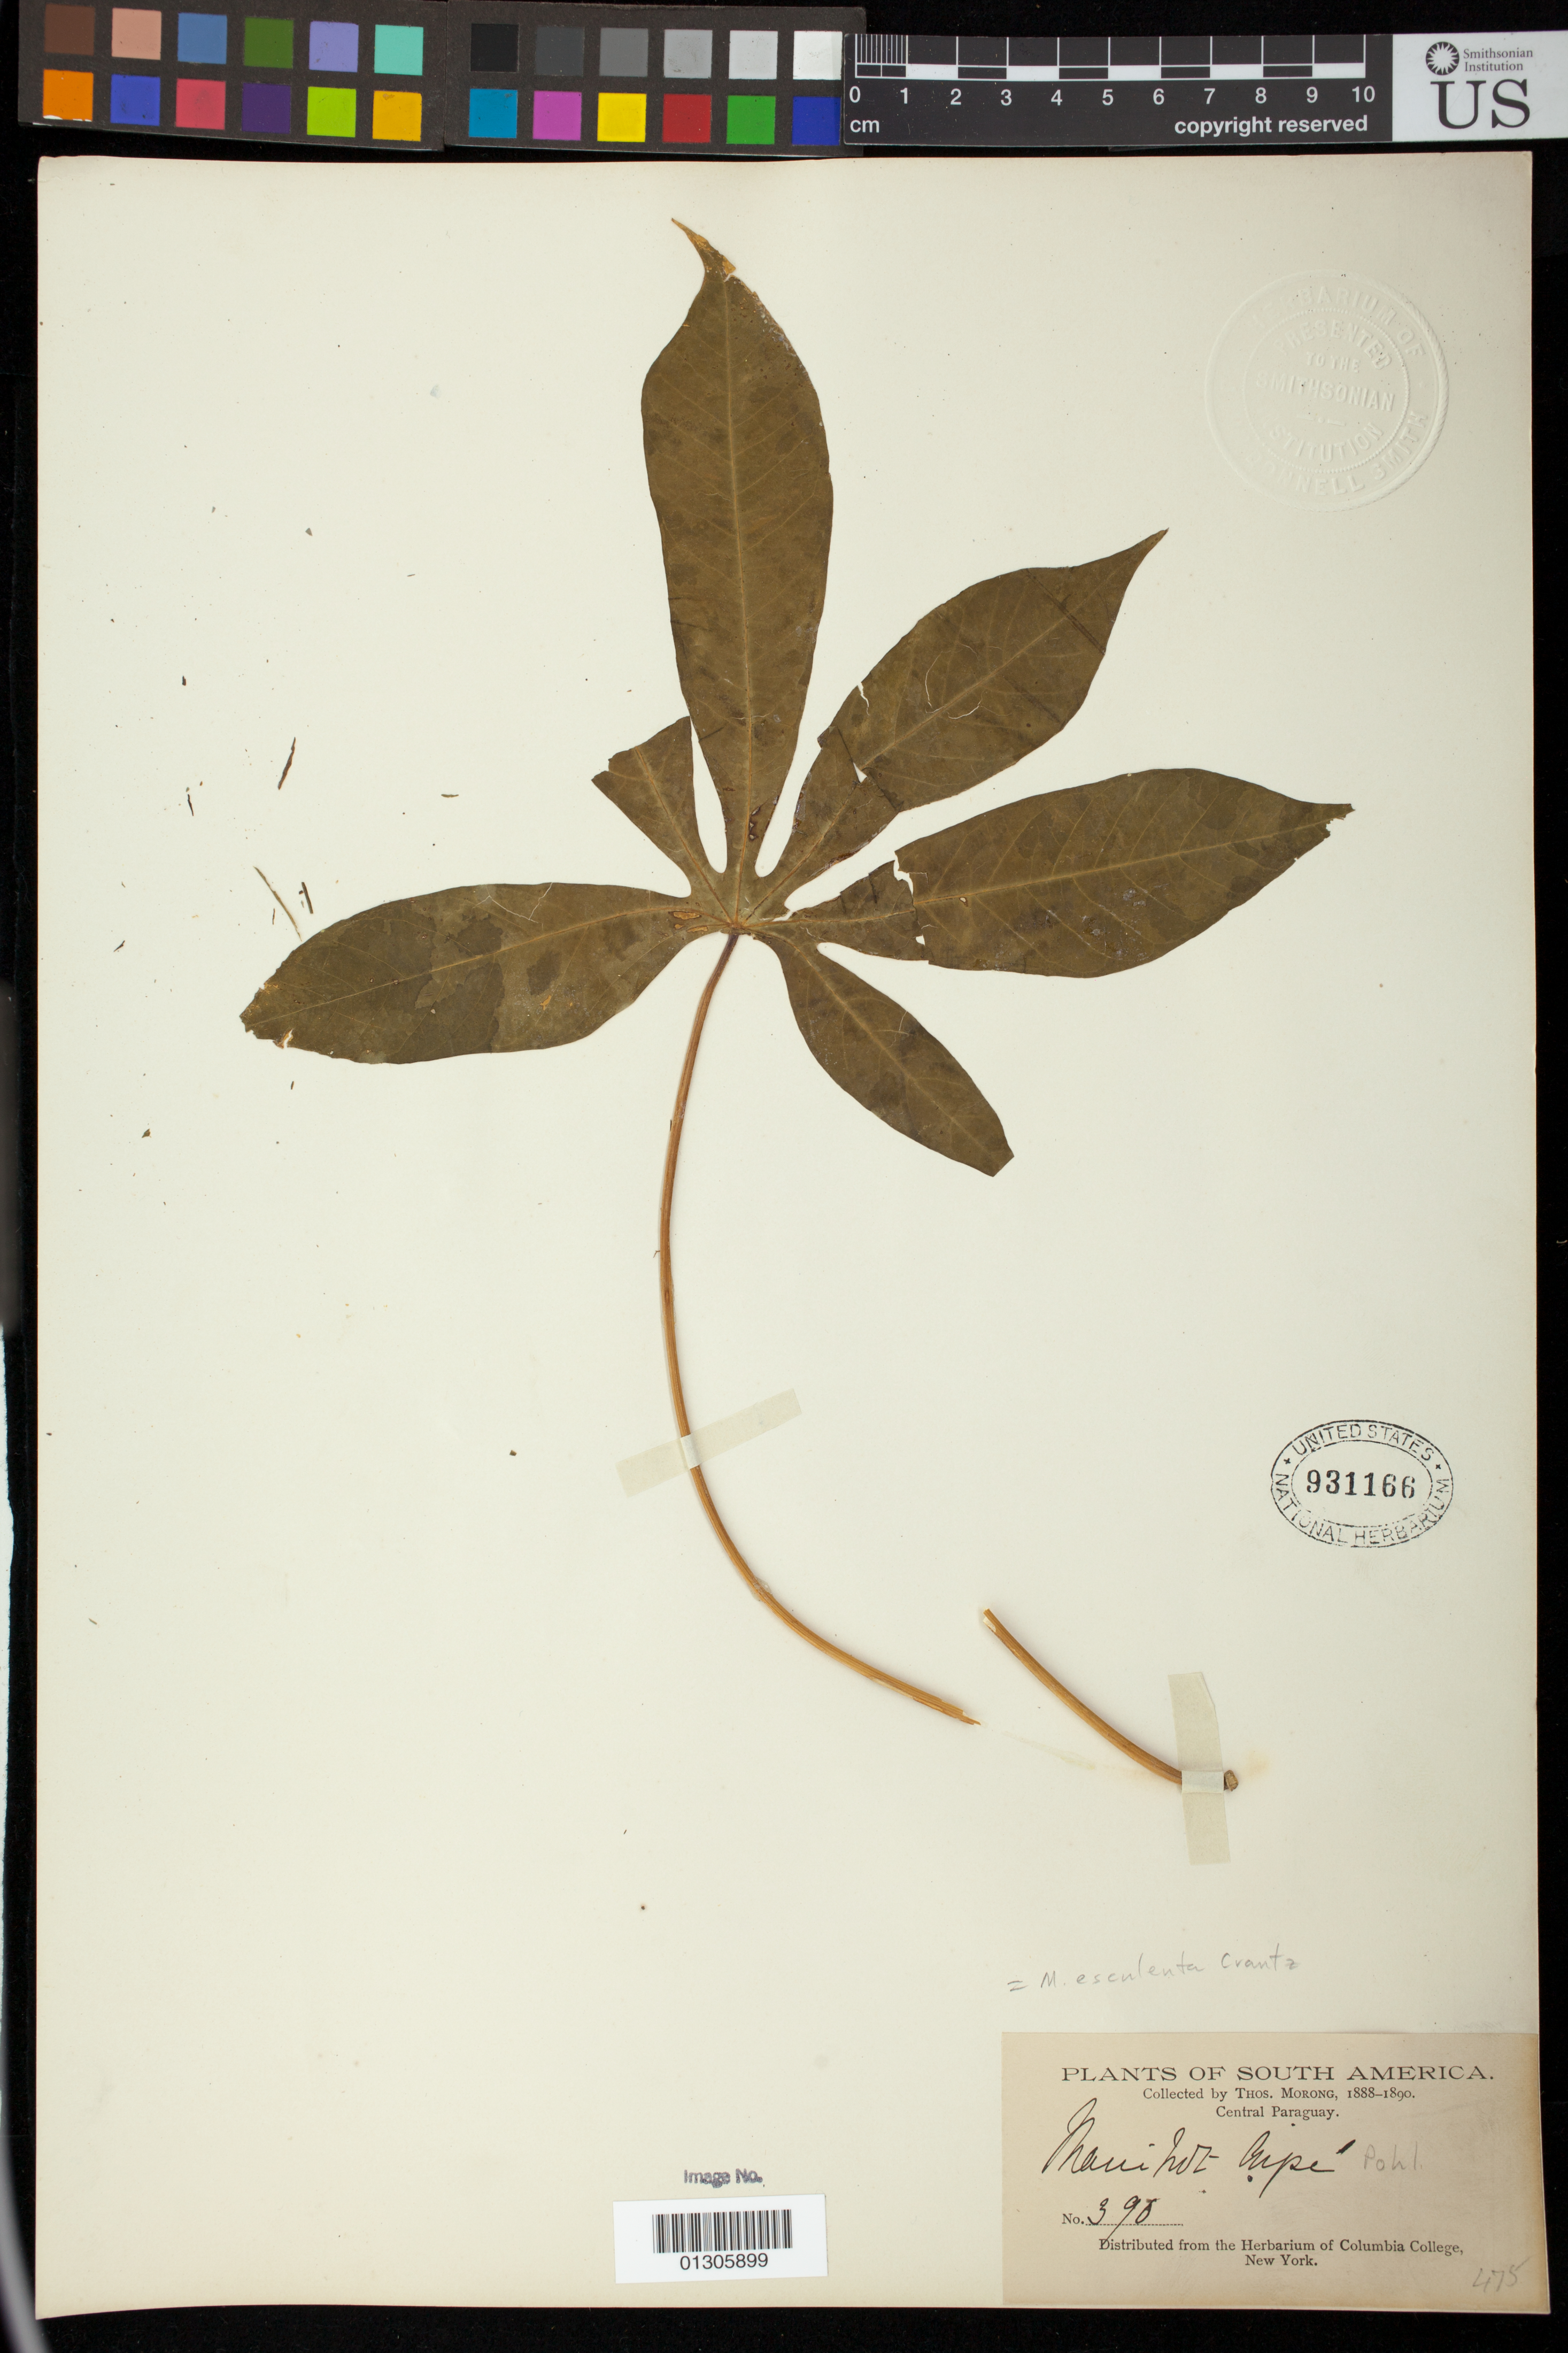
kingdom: Plantae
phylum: Tracheophyta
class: Magnoliopsida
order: Malpighiales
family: Euphorbiaceae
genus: Manihot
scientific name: Manihot esculenta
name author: Crantz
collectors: T. Morong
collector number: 390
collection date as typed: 1888-1890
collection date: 1888/1890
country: Paraguay